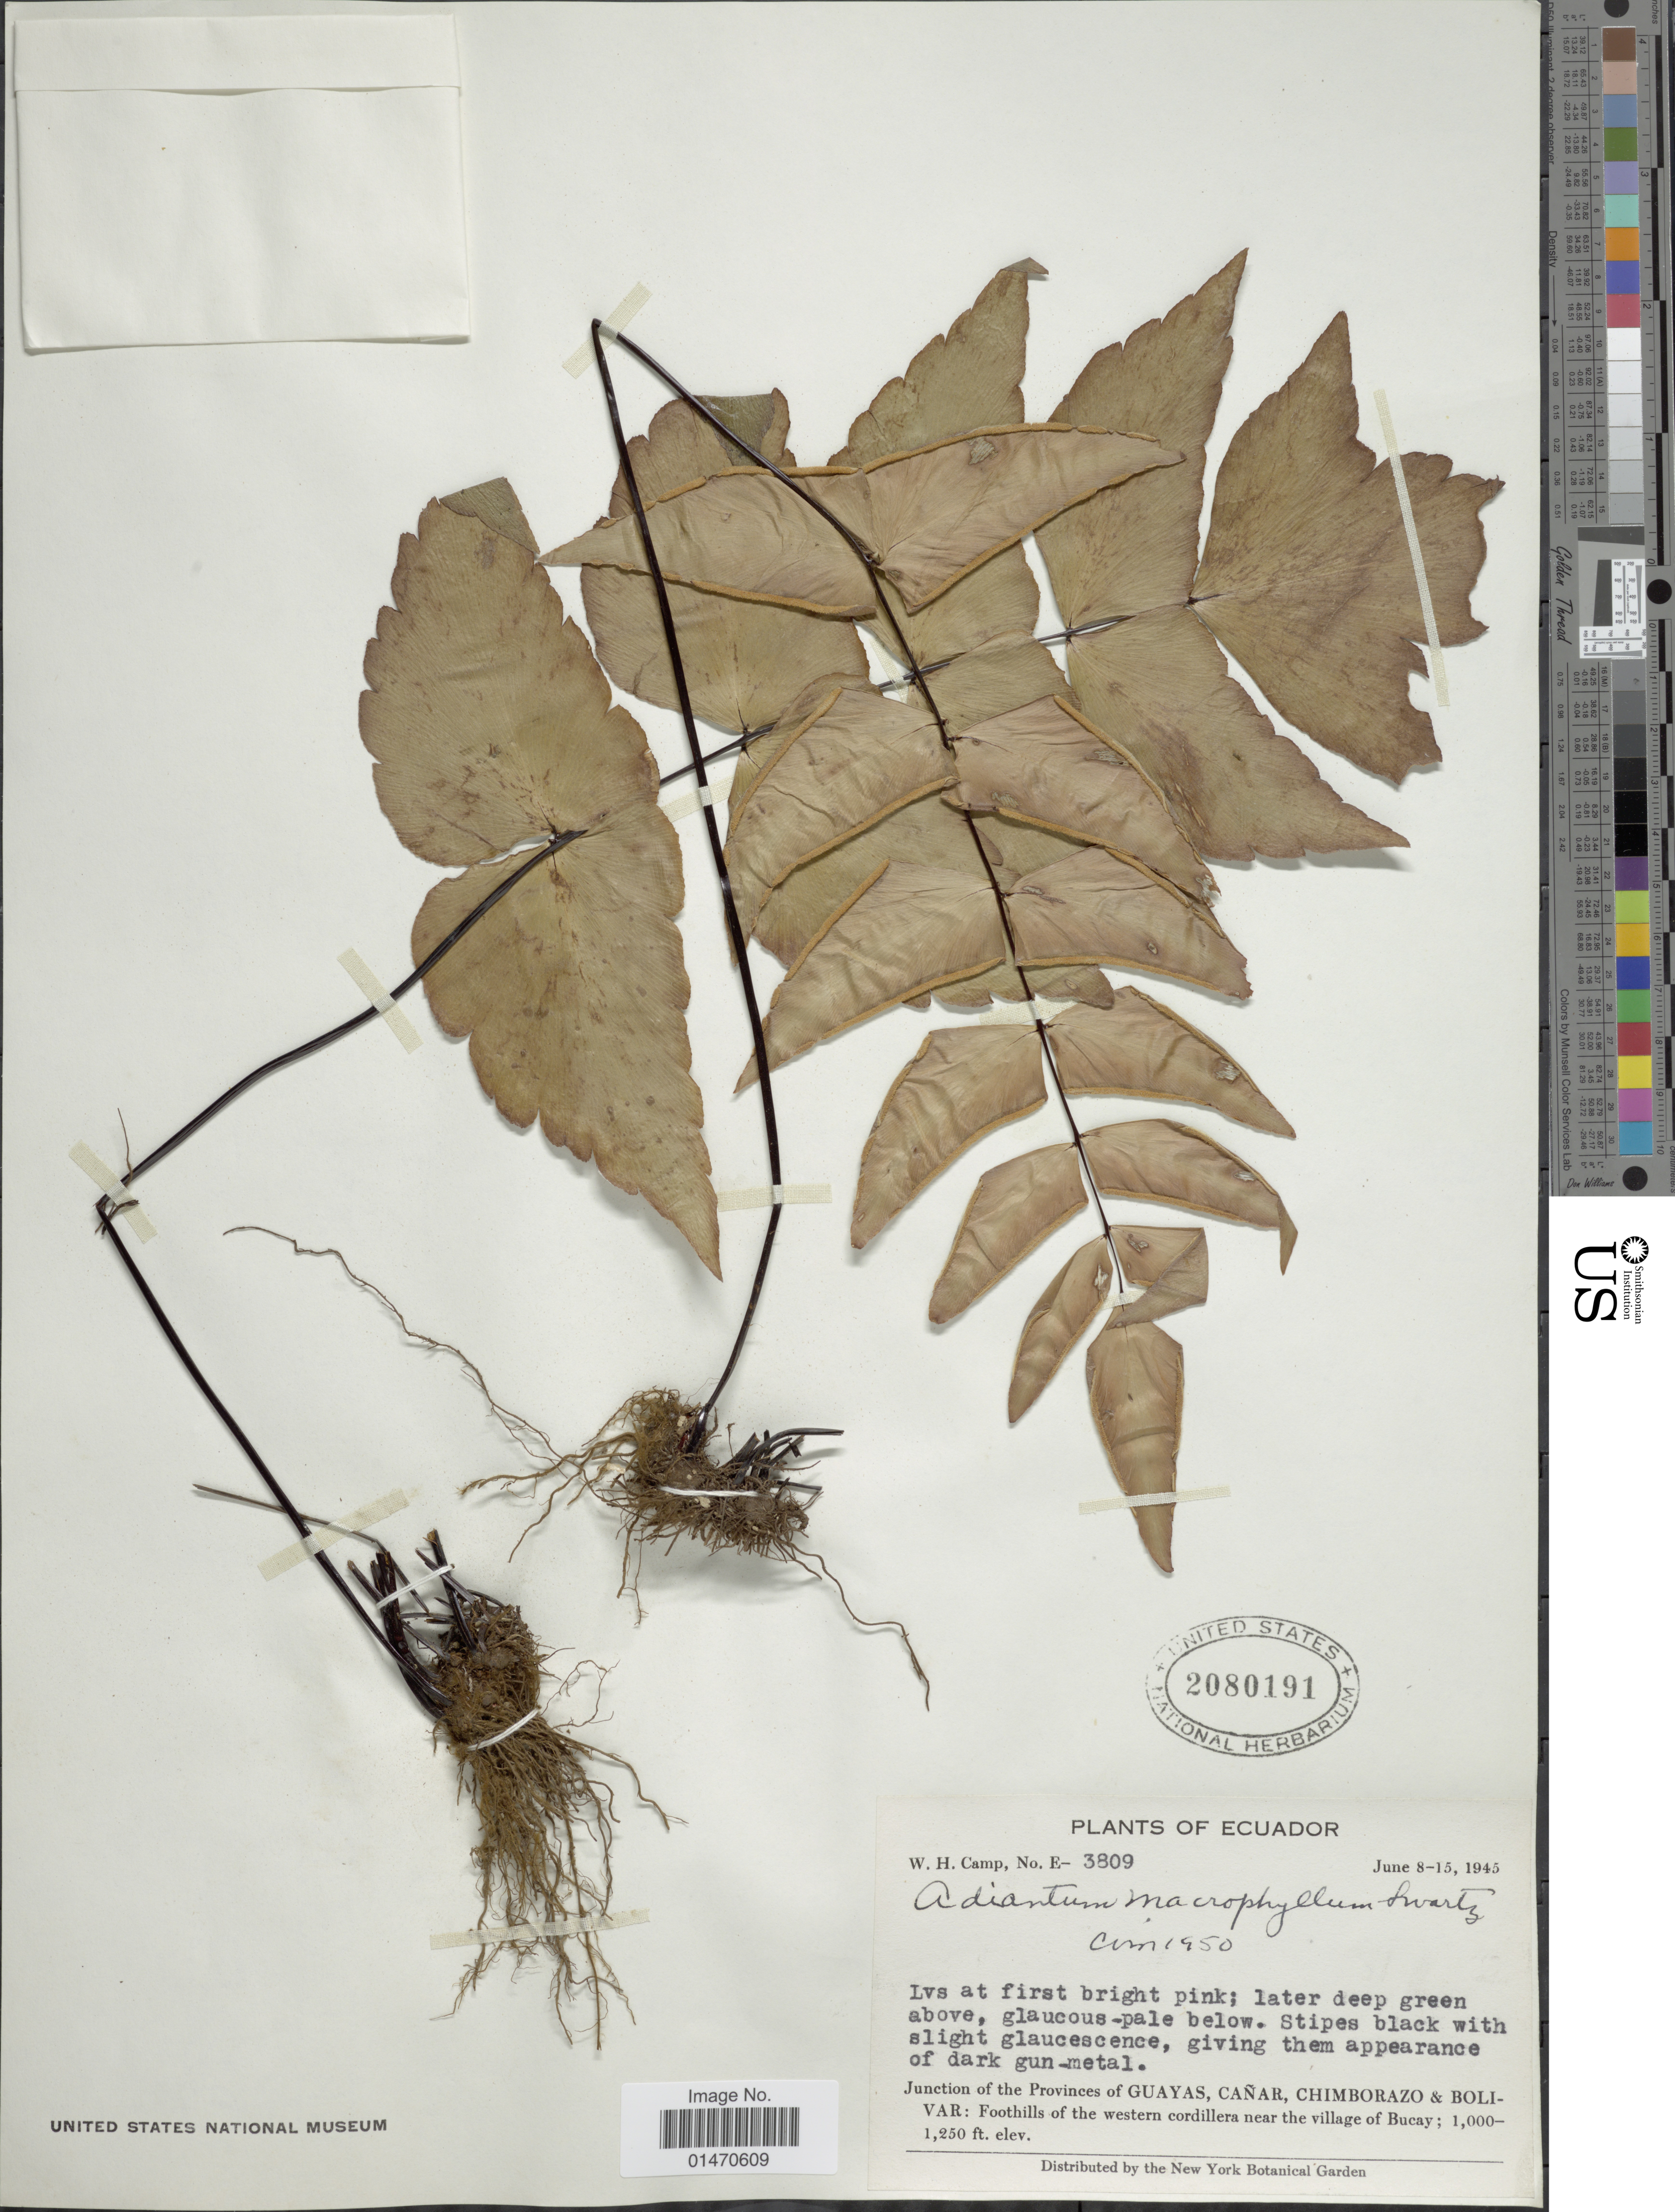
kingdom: Plantae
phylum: Tracheophyta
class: Polypodiopsida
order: Polypodiales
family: Pteridaceae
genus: Adiantum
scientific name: Adiantum macrophyllum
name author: Sw.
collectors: W. H. Camp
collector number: E-3809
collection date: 1945-06-08/1945-06-15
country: Ecuador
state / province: Guayas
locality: Junction of the provinces of Guayas, Canar, Chimborazo & Bolivar: Foothills of the western cordillera near the village of Bucay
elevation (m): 305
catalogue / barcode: US 2080191